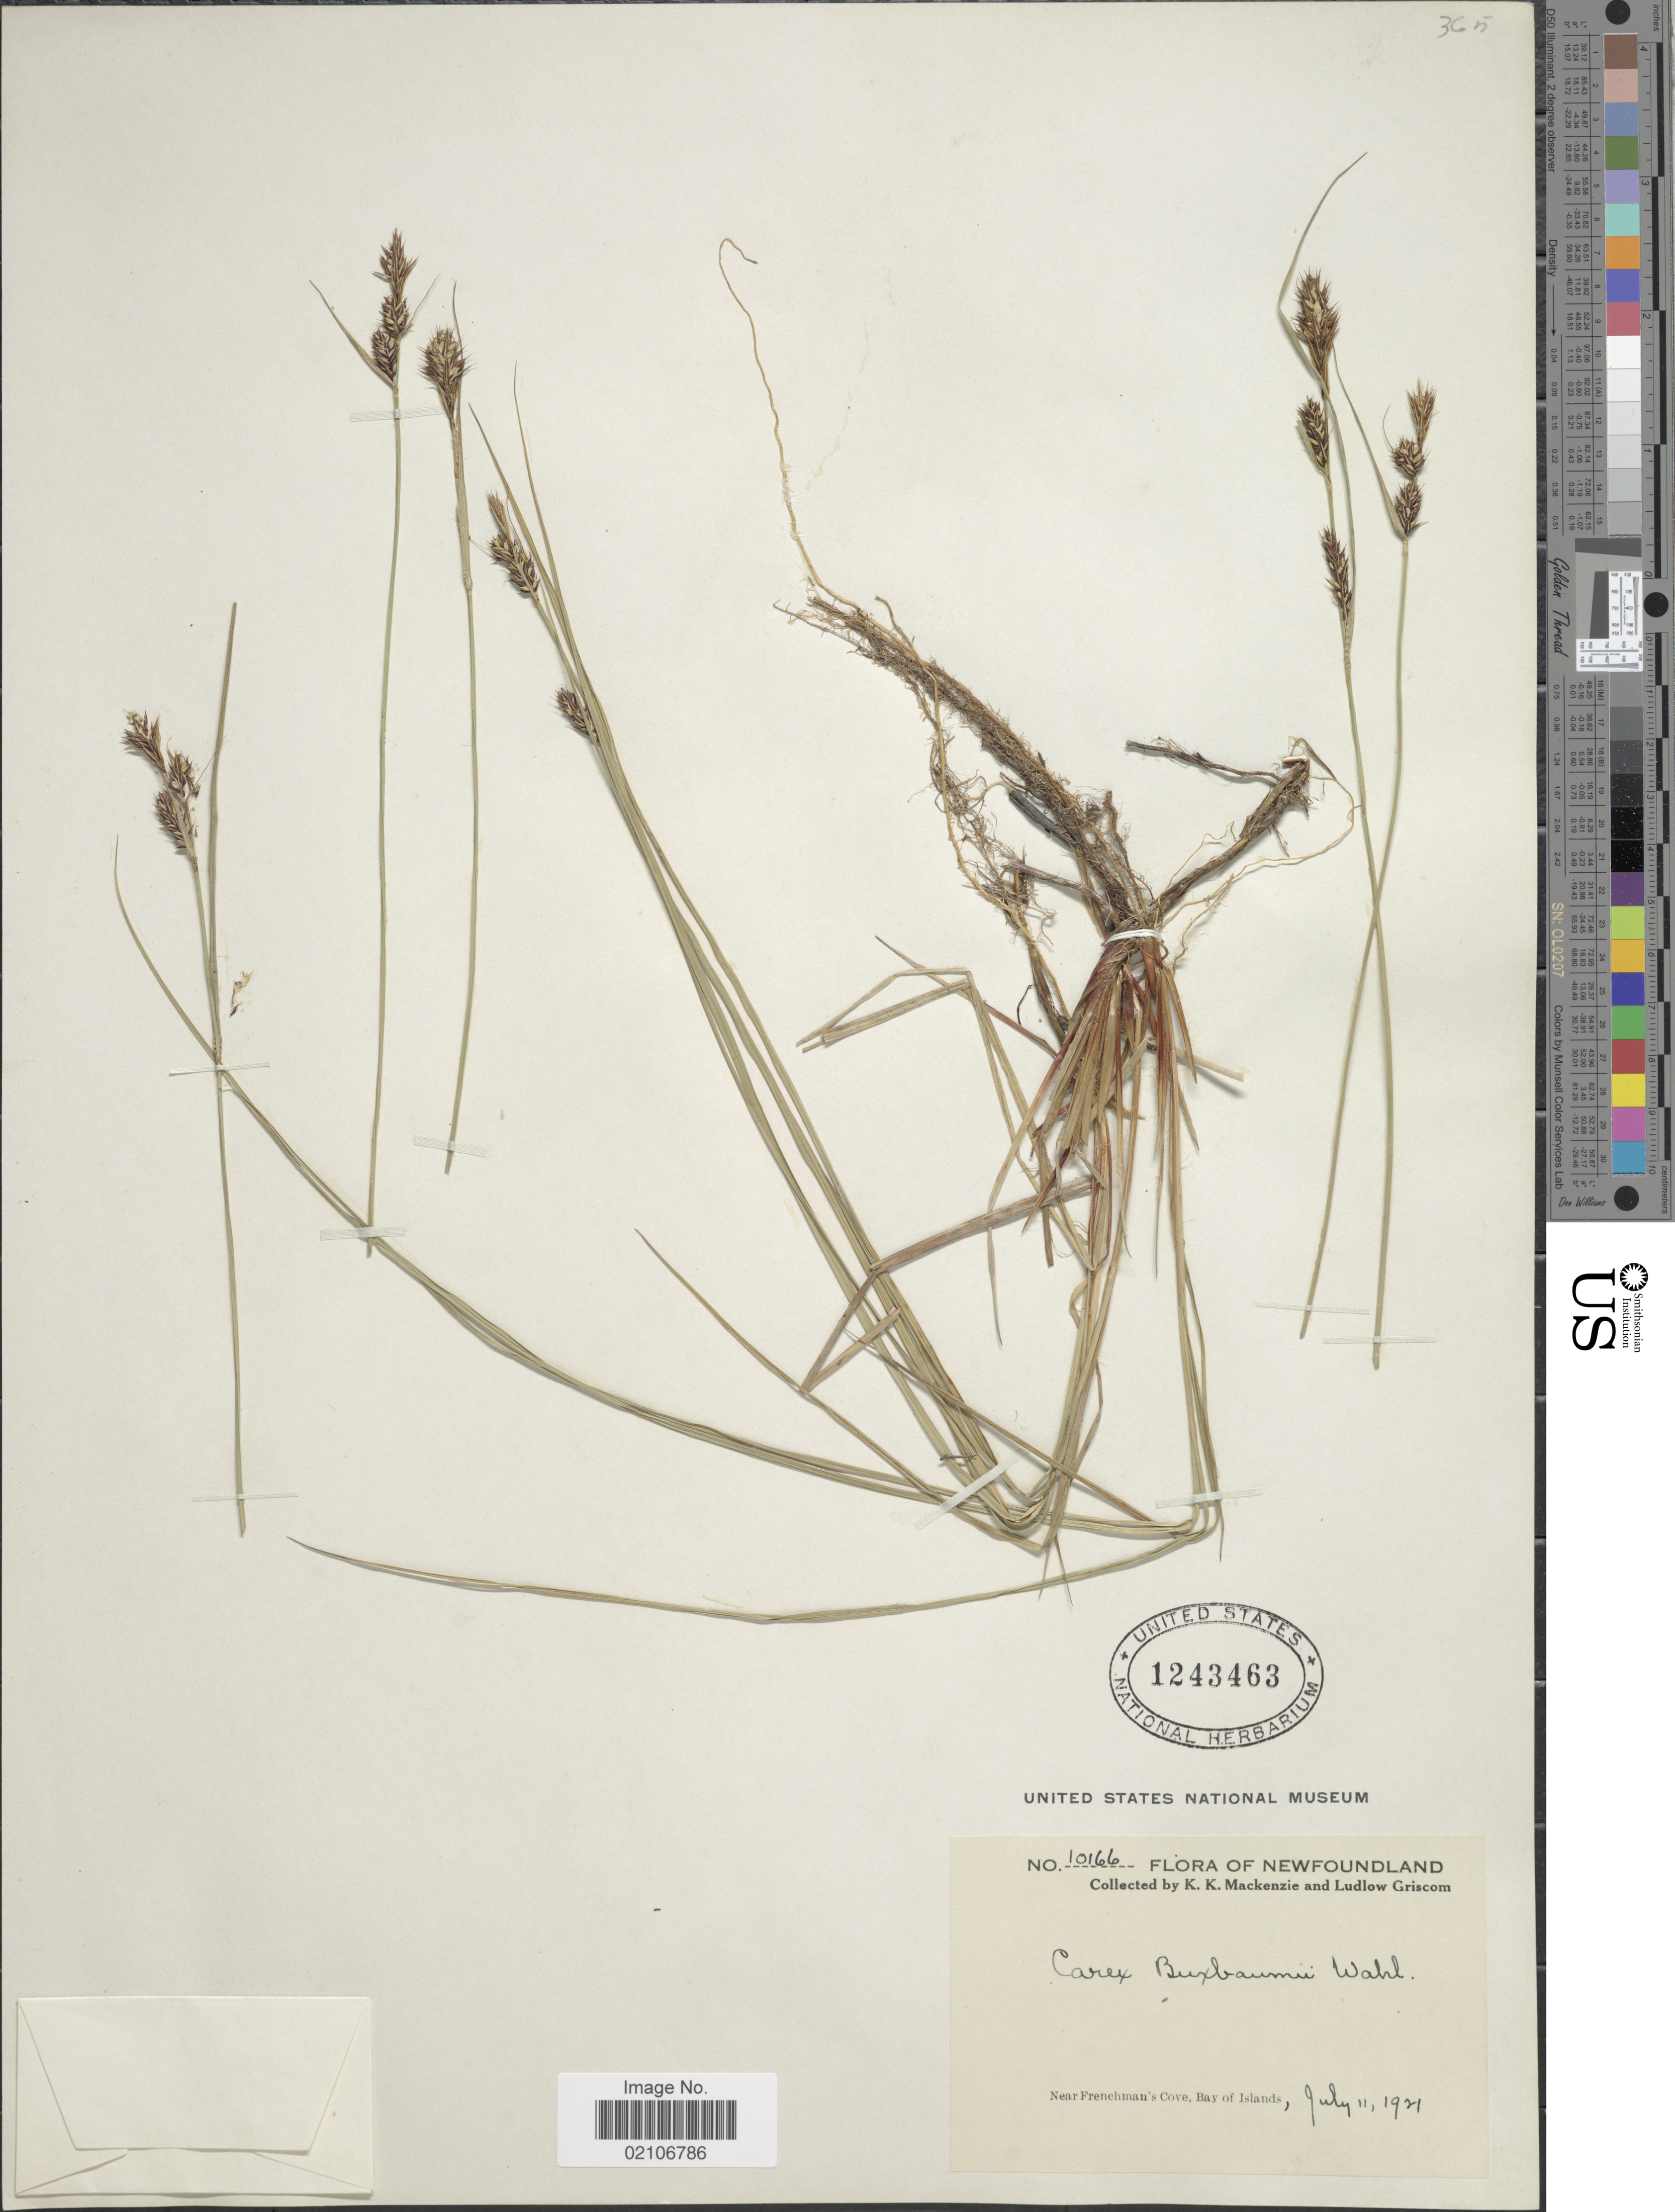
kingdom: Plantae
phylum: Tracheophyta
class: Liliopsida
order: Poales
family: Cyperaceae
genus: Carex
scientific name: Carex buxbaumii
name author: Wahlenb.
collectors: K. K. Mackenzie & L. Griscom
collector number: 10166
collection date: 1921-07-11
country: Canada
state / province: Newfoundland and Labrador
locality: Newfoundland, Near Frenchman's Cove, Bay of Islands.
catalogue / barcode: US 1243463